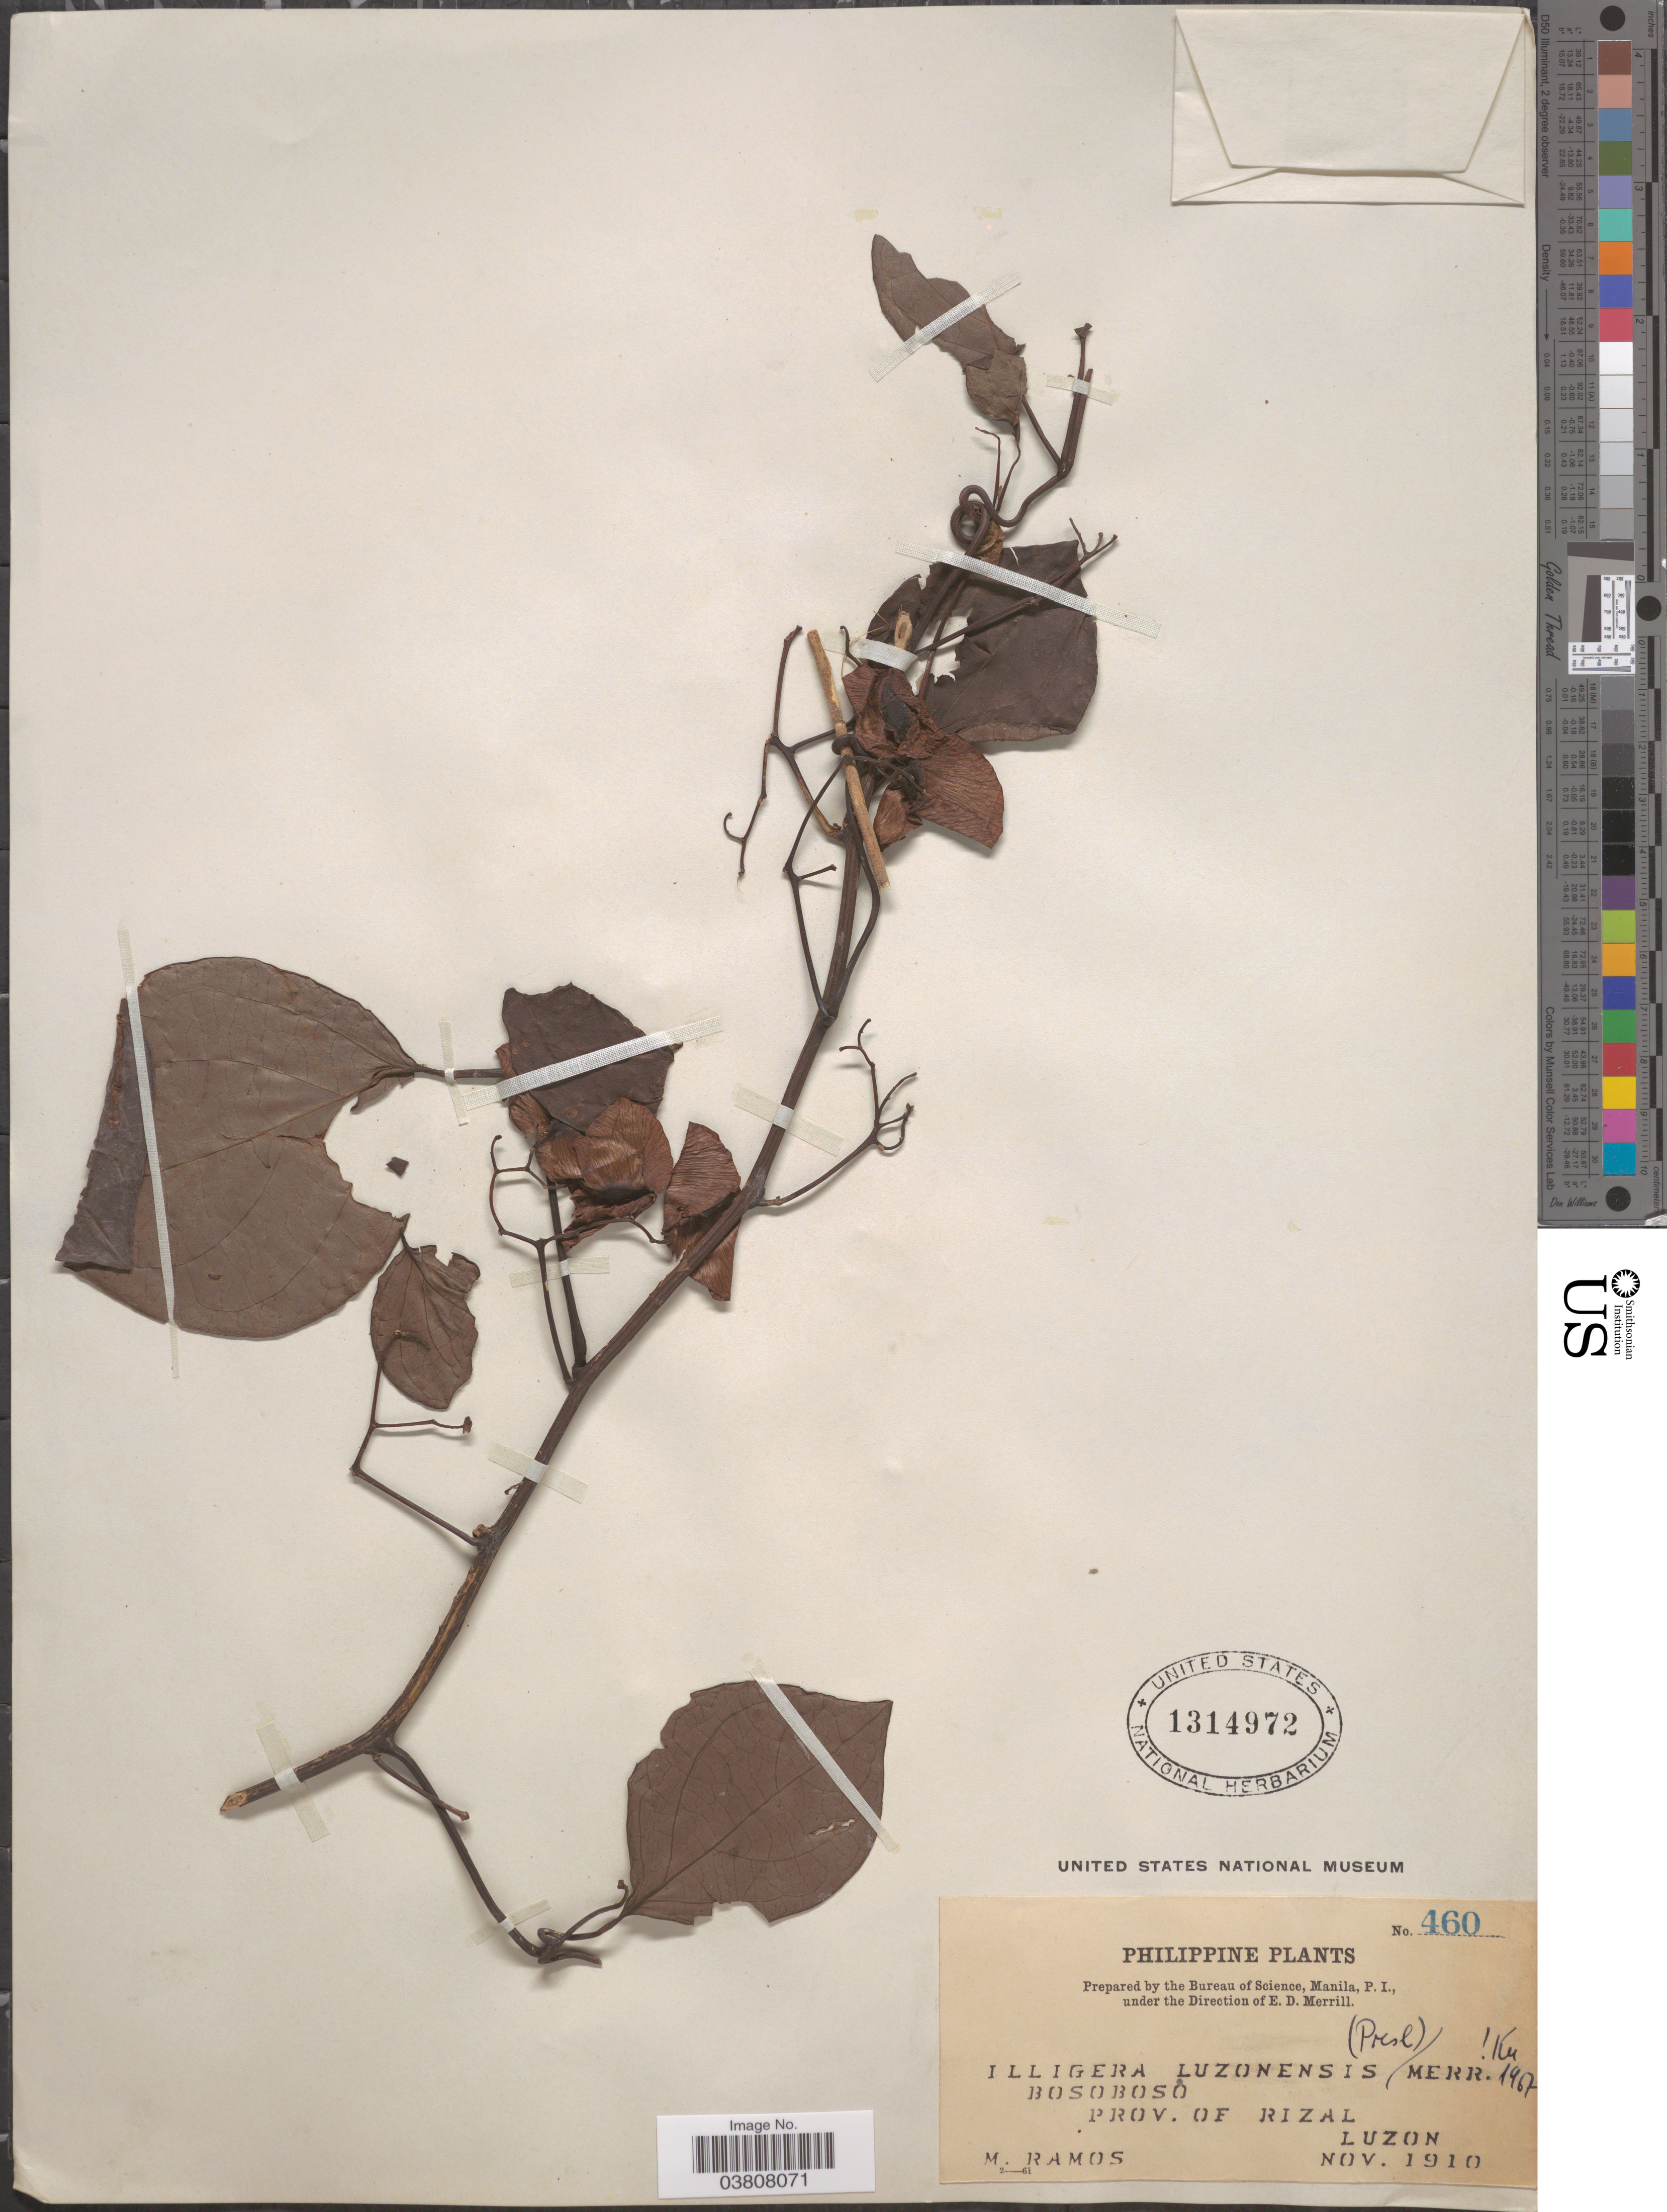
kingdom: Plantae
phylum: Tracheophyta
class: Magnoliopsida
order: Laurales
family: Hernandiaceae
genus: Illigera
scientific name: Illigera luzonensis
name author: (C. Presl) Merr.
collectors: M. Ramos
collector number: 460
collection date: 1910-11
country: Philippines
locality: Bosoboso. Prov. of Rizal. Luzon.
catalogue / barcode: US 1314972